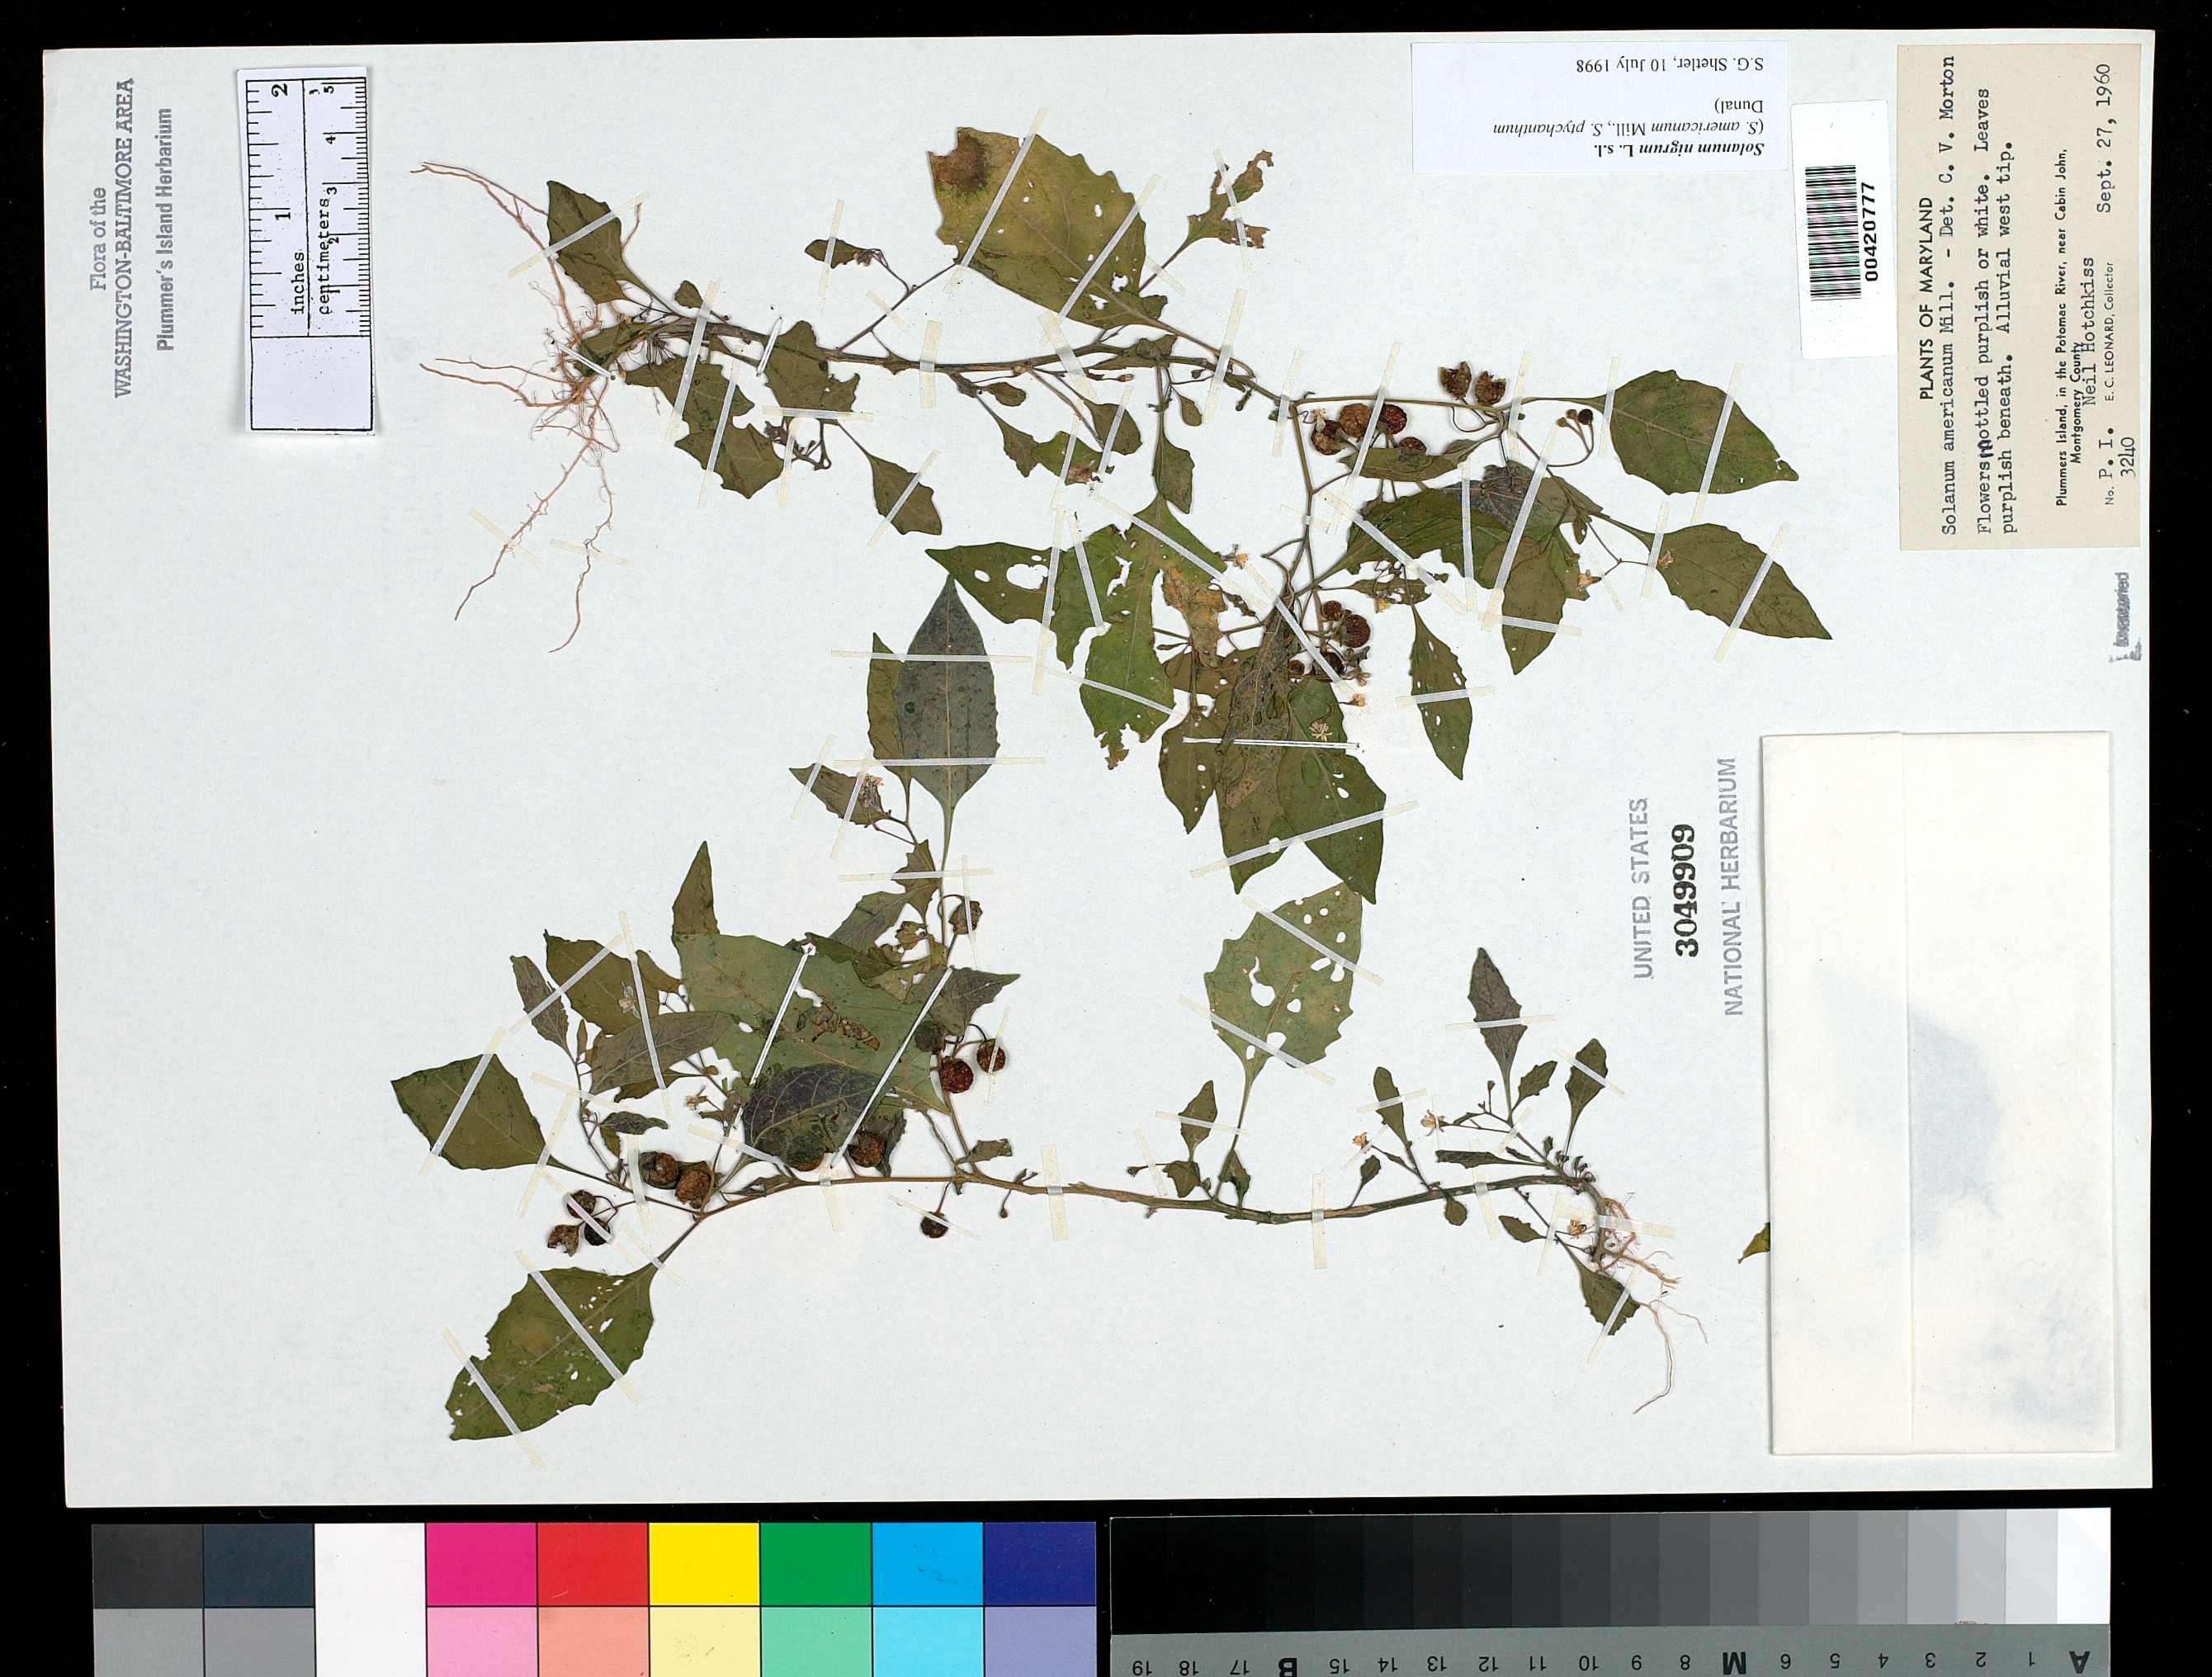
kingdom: Plantae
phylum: Tracheophyta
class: Magnoliopsida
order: Solanales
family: Solanaceae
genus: Solanum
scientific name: Solanum emulans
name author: Raf.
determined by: Knapp, S. D.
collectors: E. C. Leonard & N. Hotchkiss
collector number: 3340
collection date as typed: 27 Sep 1960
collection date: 1960-09-27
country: United States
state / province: Maryland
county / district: Montgomery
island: Plummers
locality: Plummer's Island, west tip Plummers Island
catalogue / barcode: US 3049909